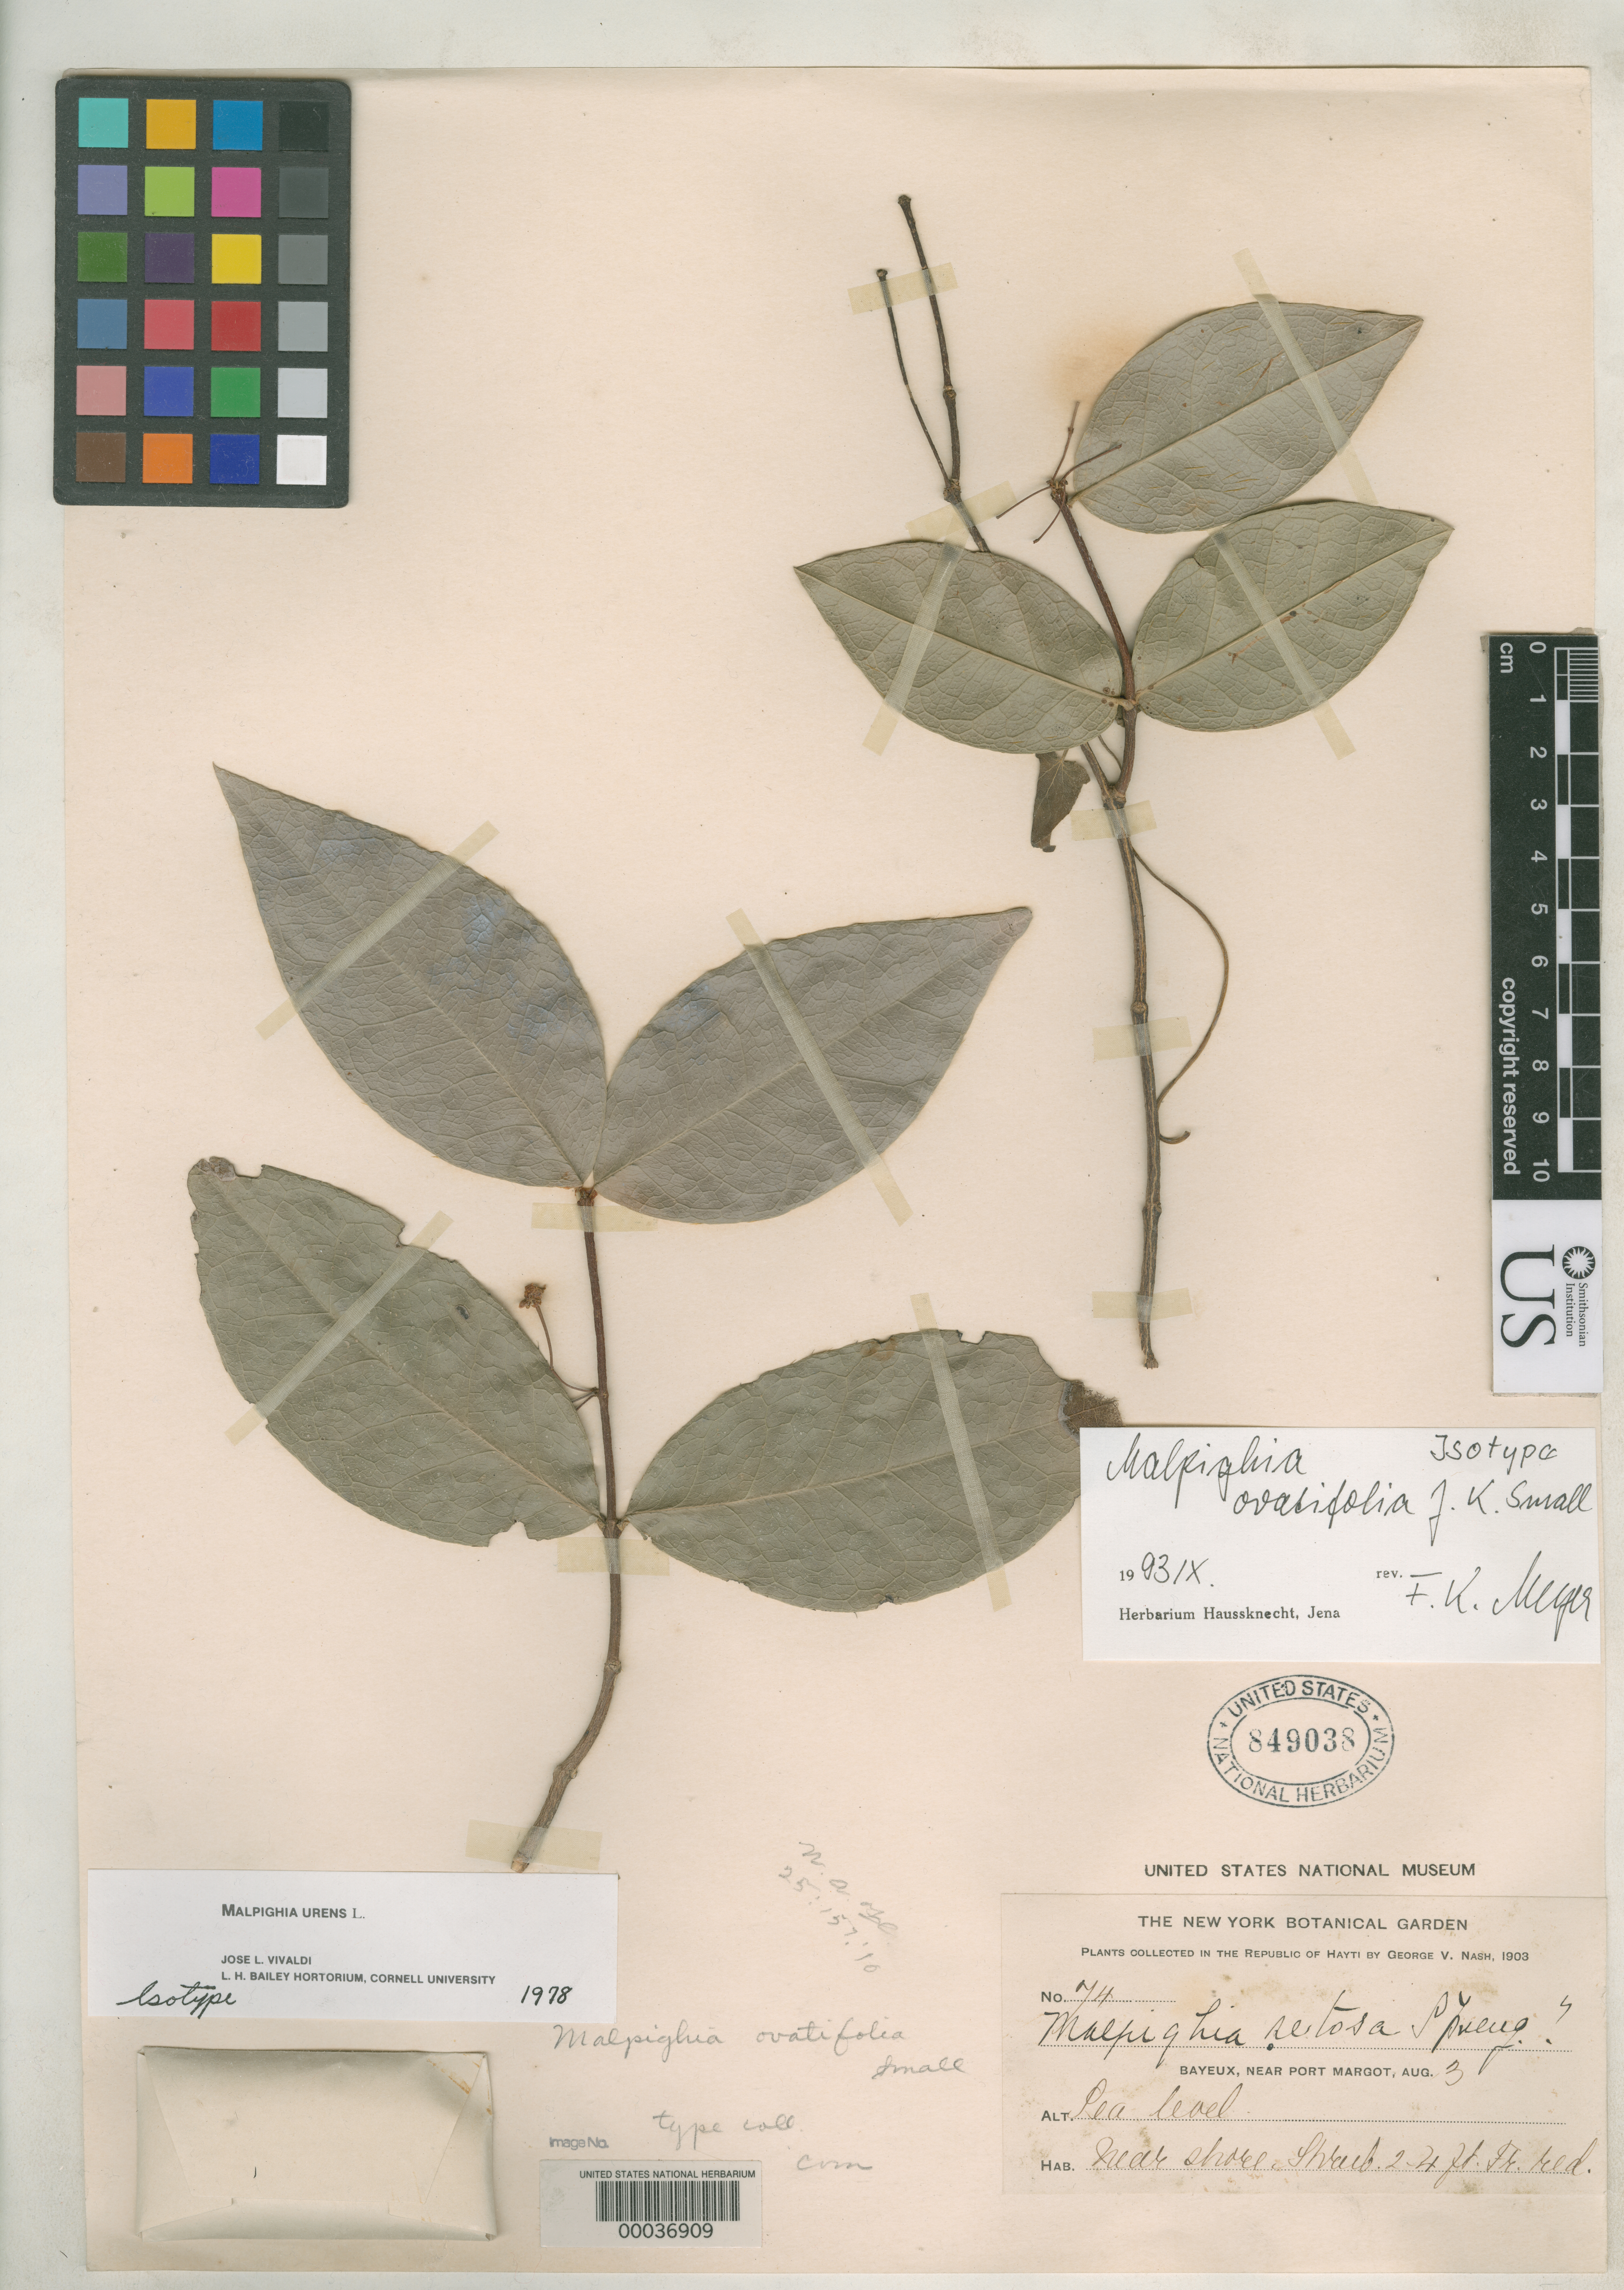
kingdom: Plantae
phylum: Tracheophyta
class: Magnoliopsida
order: Malpighiales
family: Malpighiaceae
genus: Malpighia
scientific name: Malpighia ovatifolia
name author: Small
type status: Isotype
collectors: G. V. Nash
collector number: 74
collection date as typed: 03 Aug 1903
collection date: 1903-08-03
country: Haiti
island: Hispaniola Island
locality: Bayeux, near Port Margot.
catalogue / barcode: US 849038